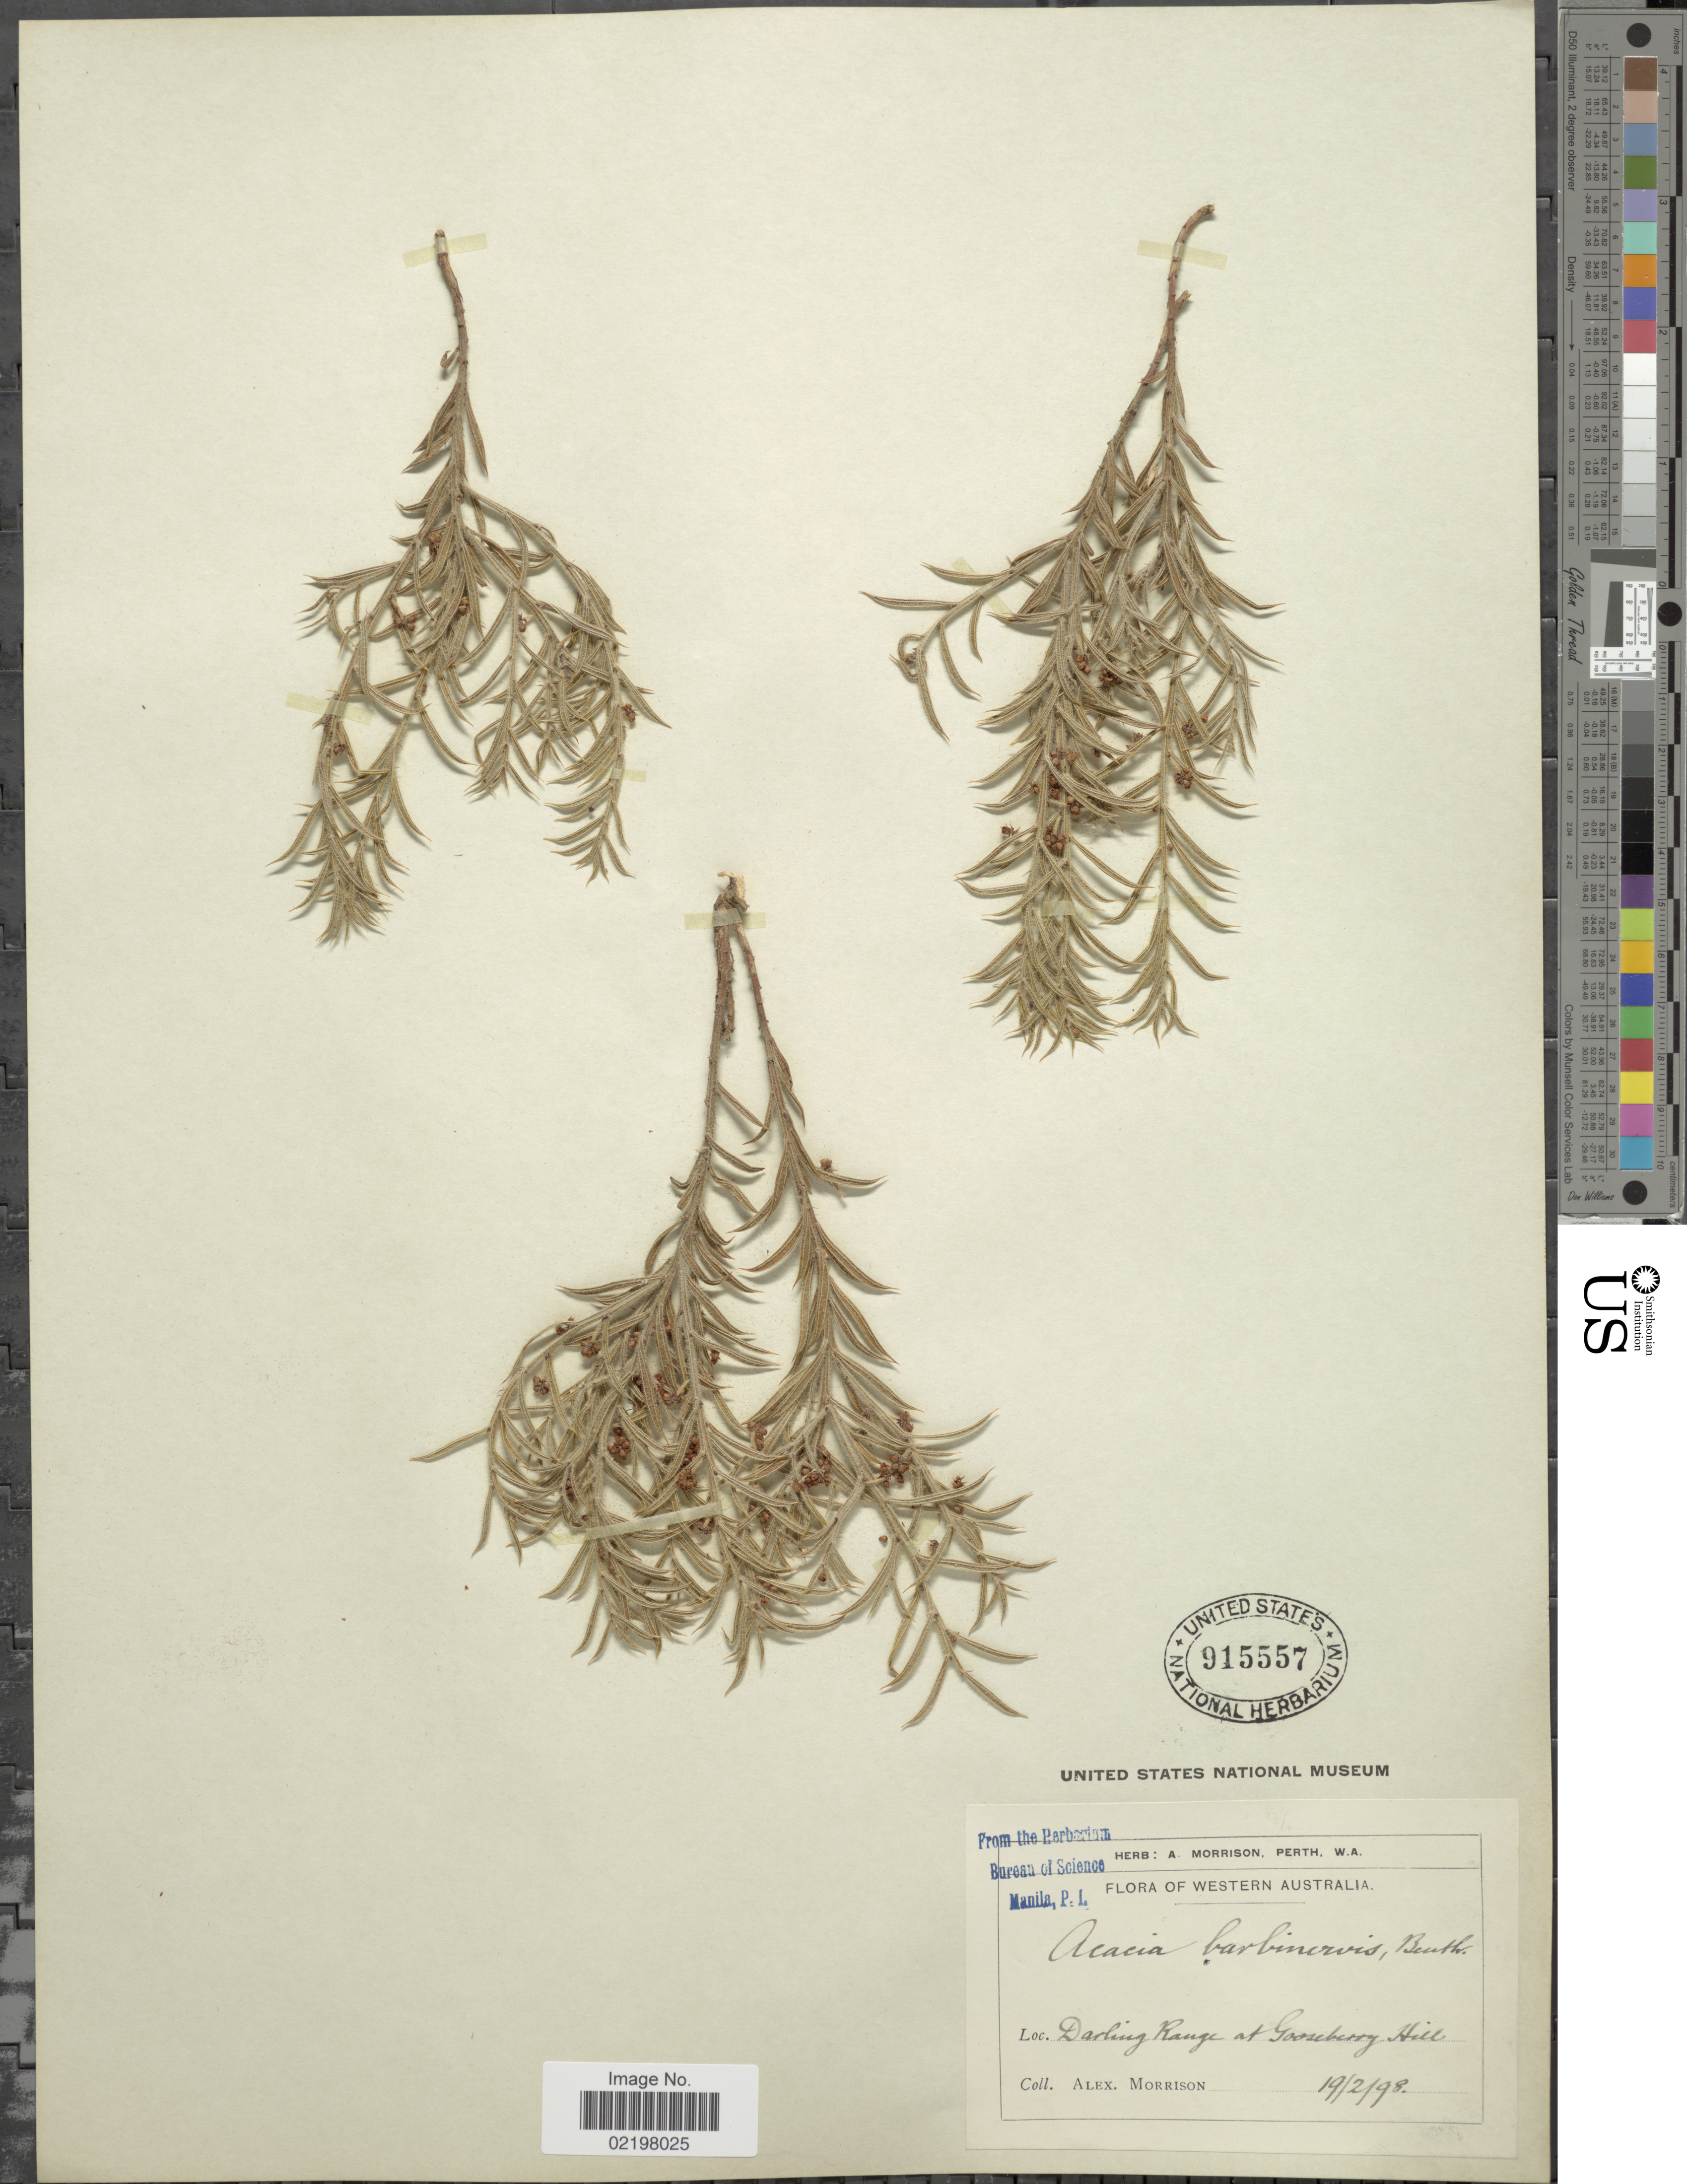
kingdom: Plantae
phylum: Tracheophyta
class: Magnoliopsida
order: Fabales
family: Fabaceae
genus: Acacia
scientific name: Acacia barbinervis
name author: Benth.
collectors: A. Morrison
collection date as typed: Transcribed d/m/y: 19/2/98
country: Australia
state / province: Western Australia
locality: Western Australia, Darling Range at Gooseberry Hill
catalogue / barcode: US 915557